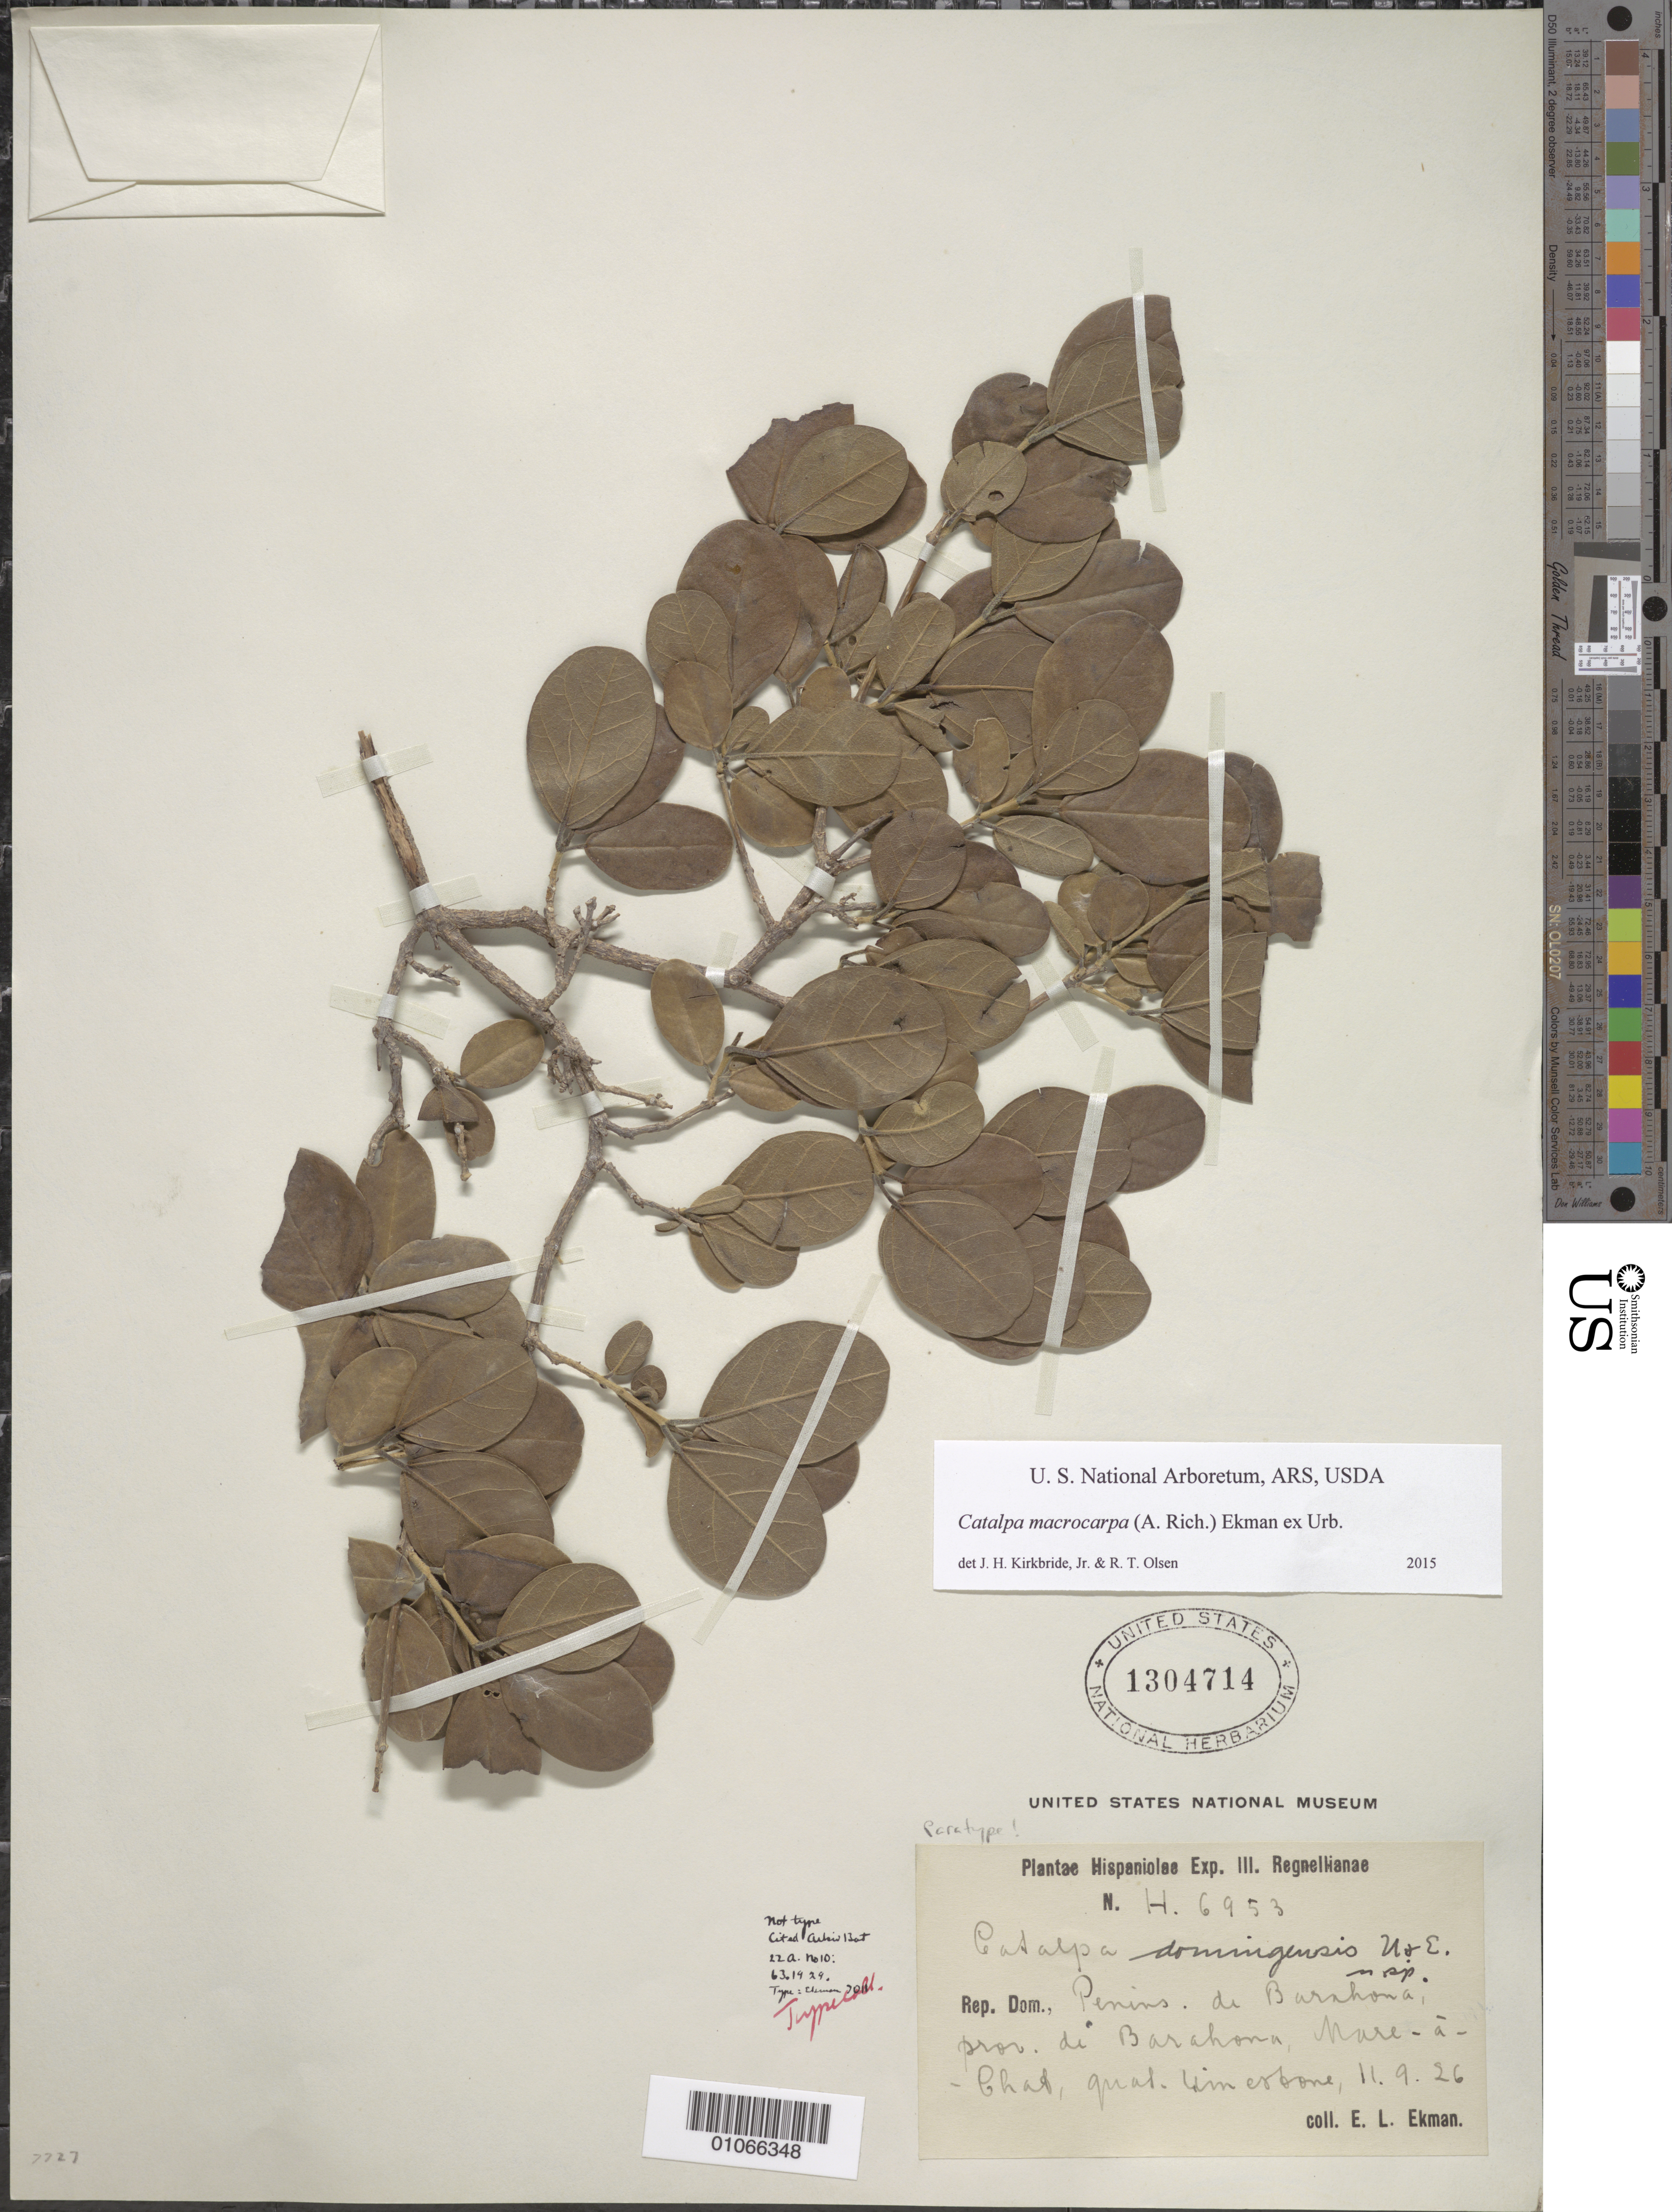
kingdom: Plantae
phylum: Tracheophyta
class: Magnoliopsida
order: Lamiales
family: Bignoniaceae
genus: Catalpa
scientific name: Catalpa macrocarpa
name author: (A. Rich.) Ekman ex Urb.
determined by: Kirkbride, J. H.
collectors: E. L. Ekman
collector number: H 6953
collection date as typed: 11.9.26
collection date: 1926-09-11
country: Dominican Republic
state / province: Barahona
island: Hispaniola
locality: Penins. de Barahona, prov. de Barahona, Mare-à-Chat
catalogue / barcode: US 1304714